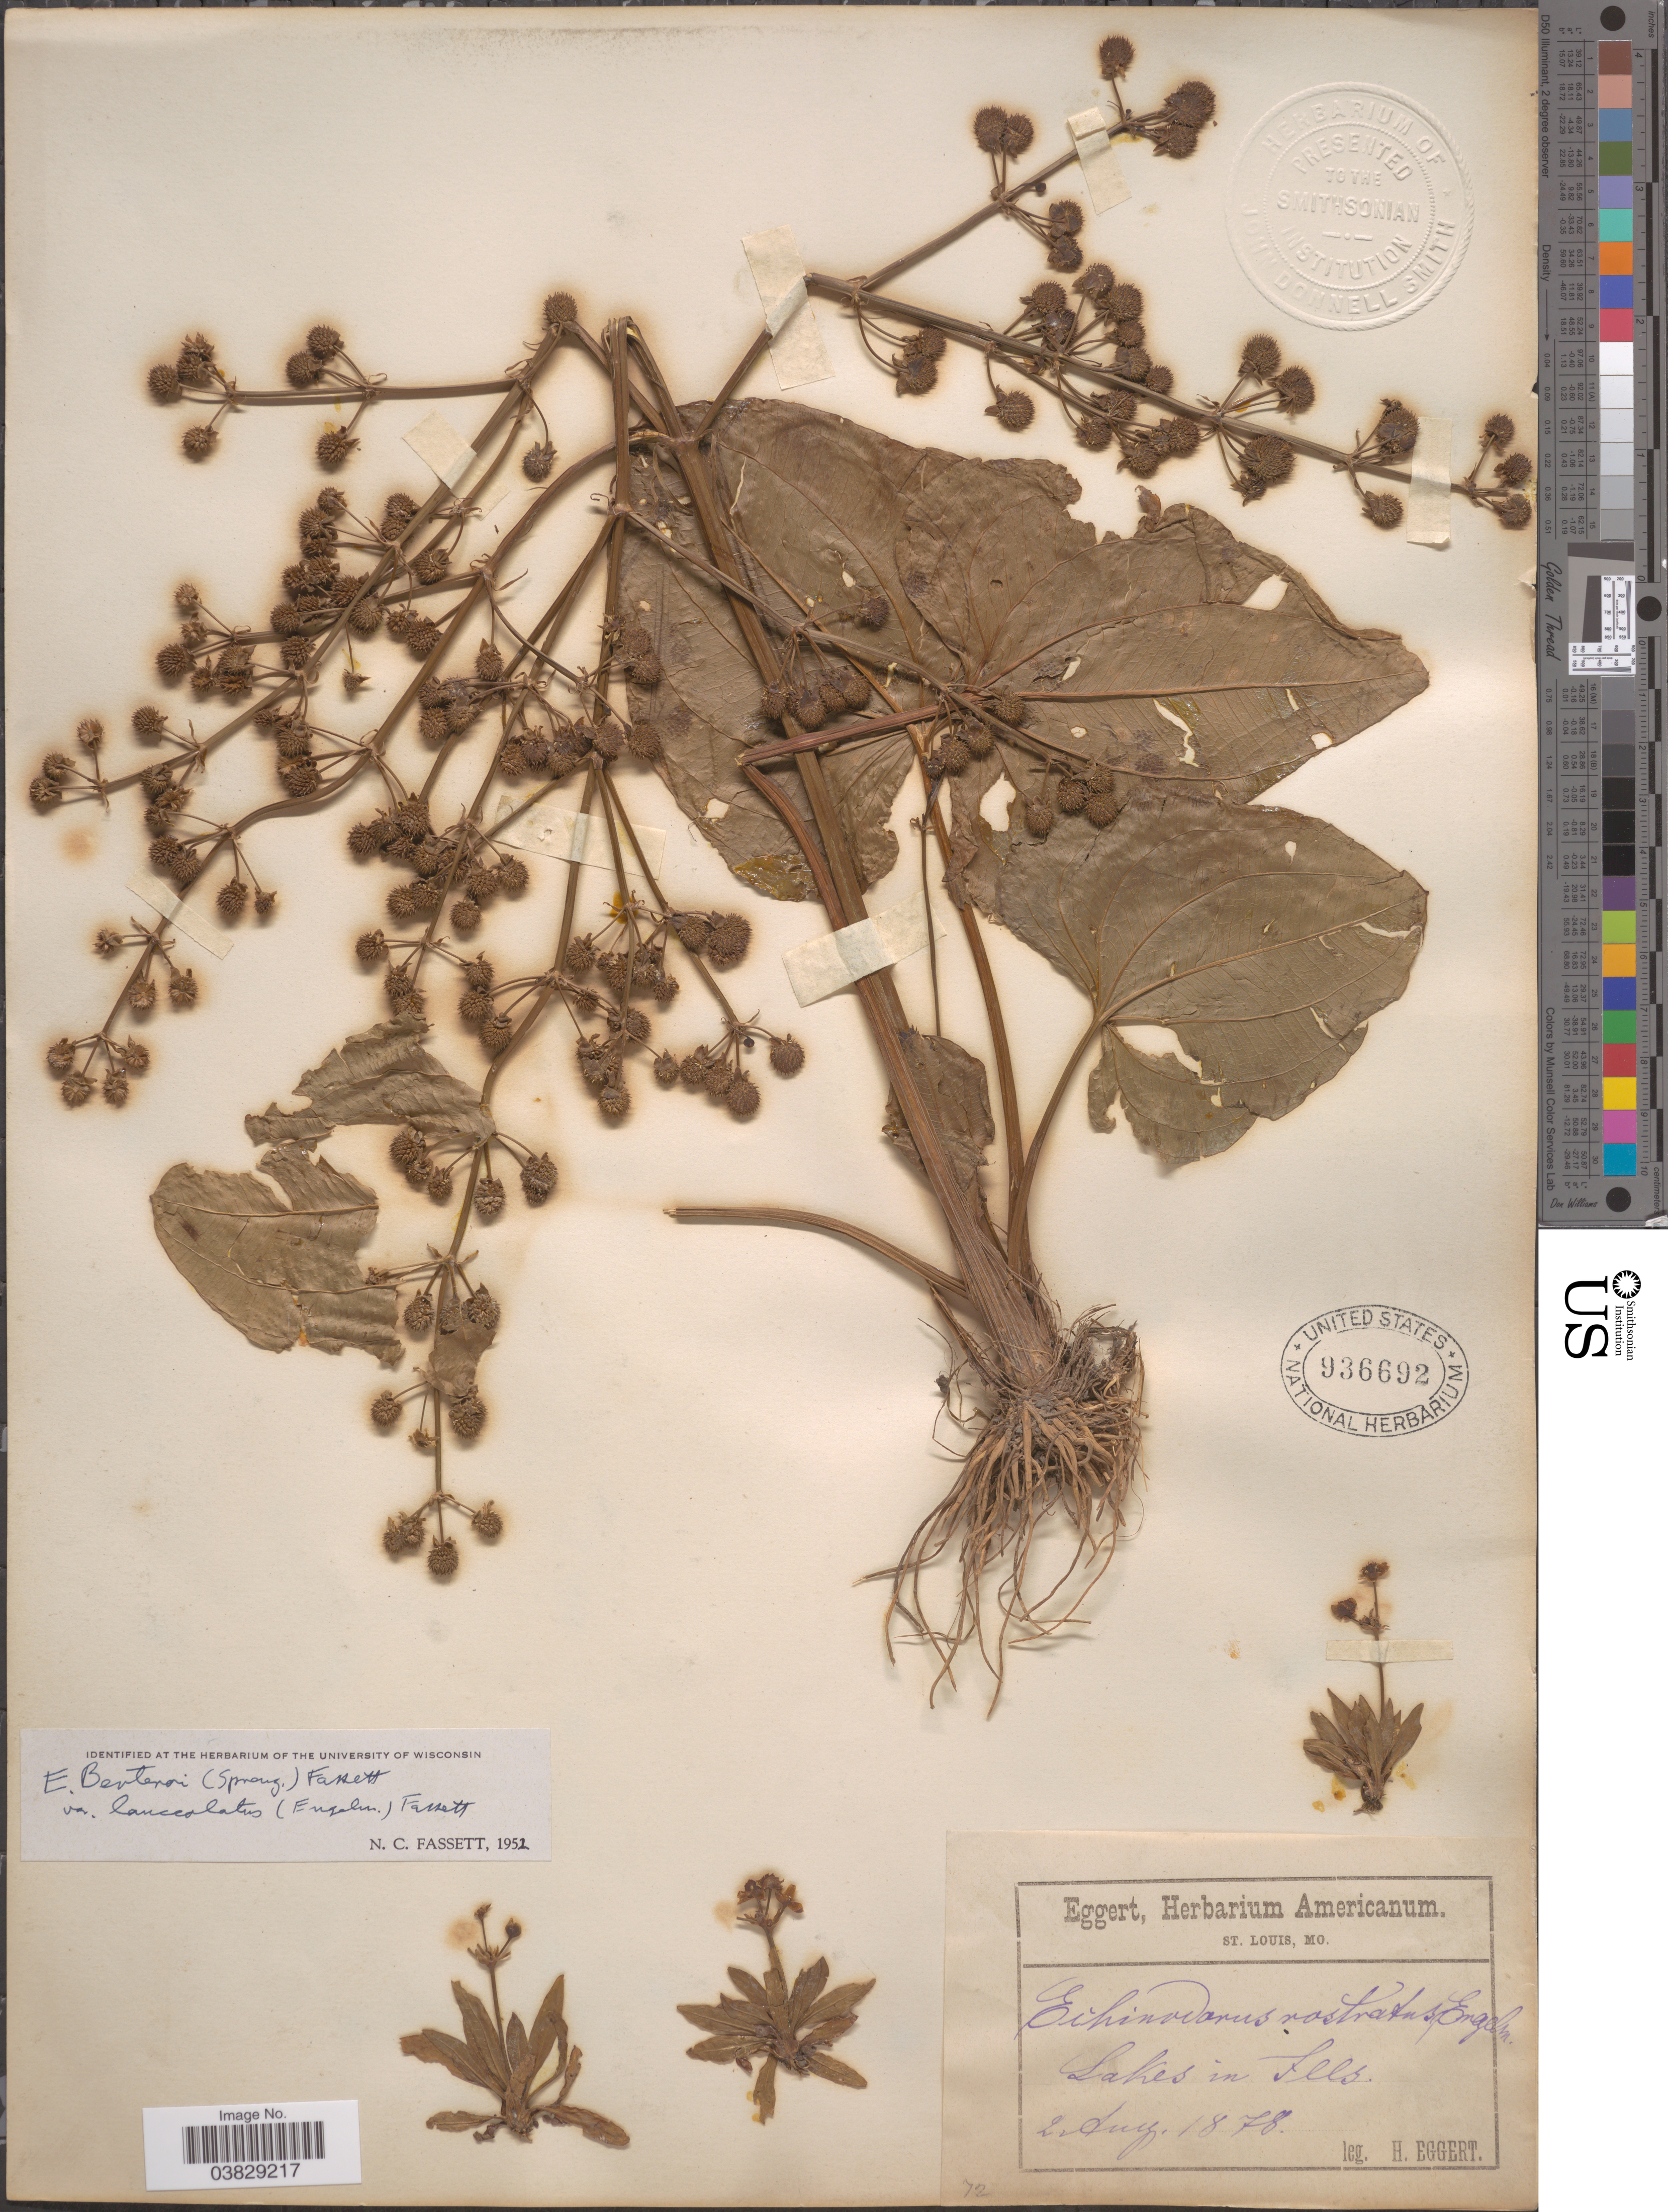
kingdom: Plantae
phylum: Tracheophyta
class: Liliopsida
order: Alismatales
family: Alismataceae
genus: Echinodorus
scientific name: Echinodorus berteroi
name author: (Spreng.) Fassett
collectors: H. Eggert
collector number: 72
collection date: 1878-08-02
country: United States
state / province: Illinois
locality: Lakes in Ills.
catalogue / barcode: US 936692